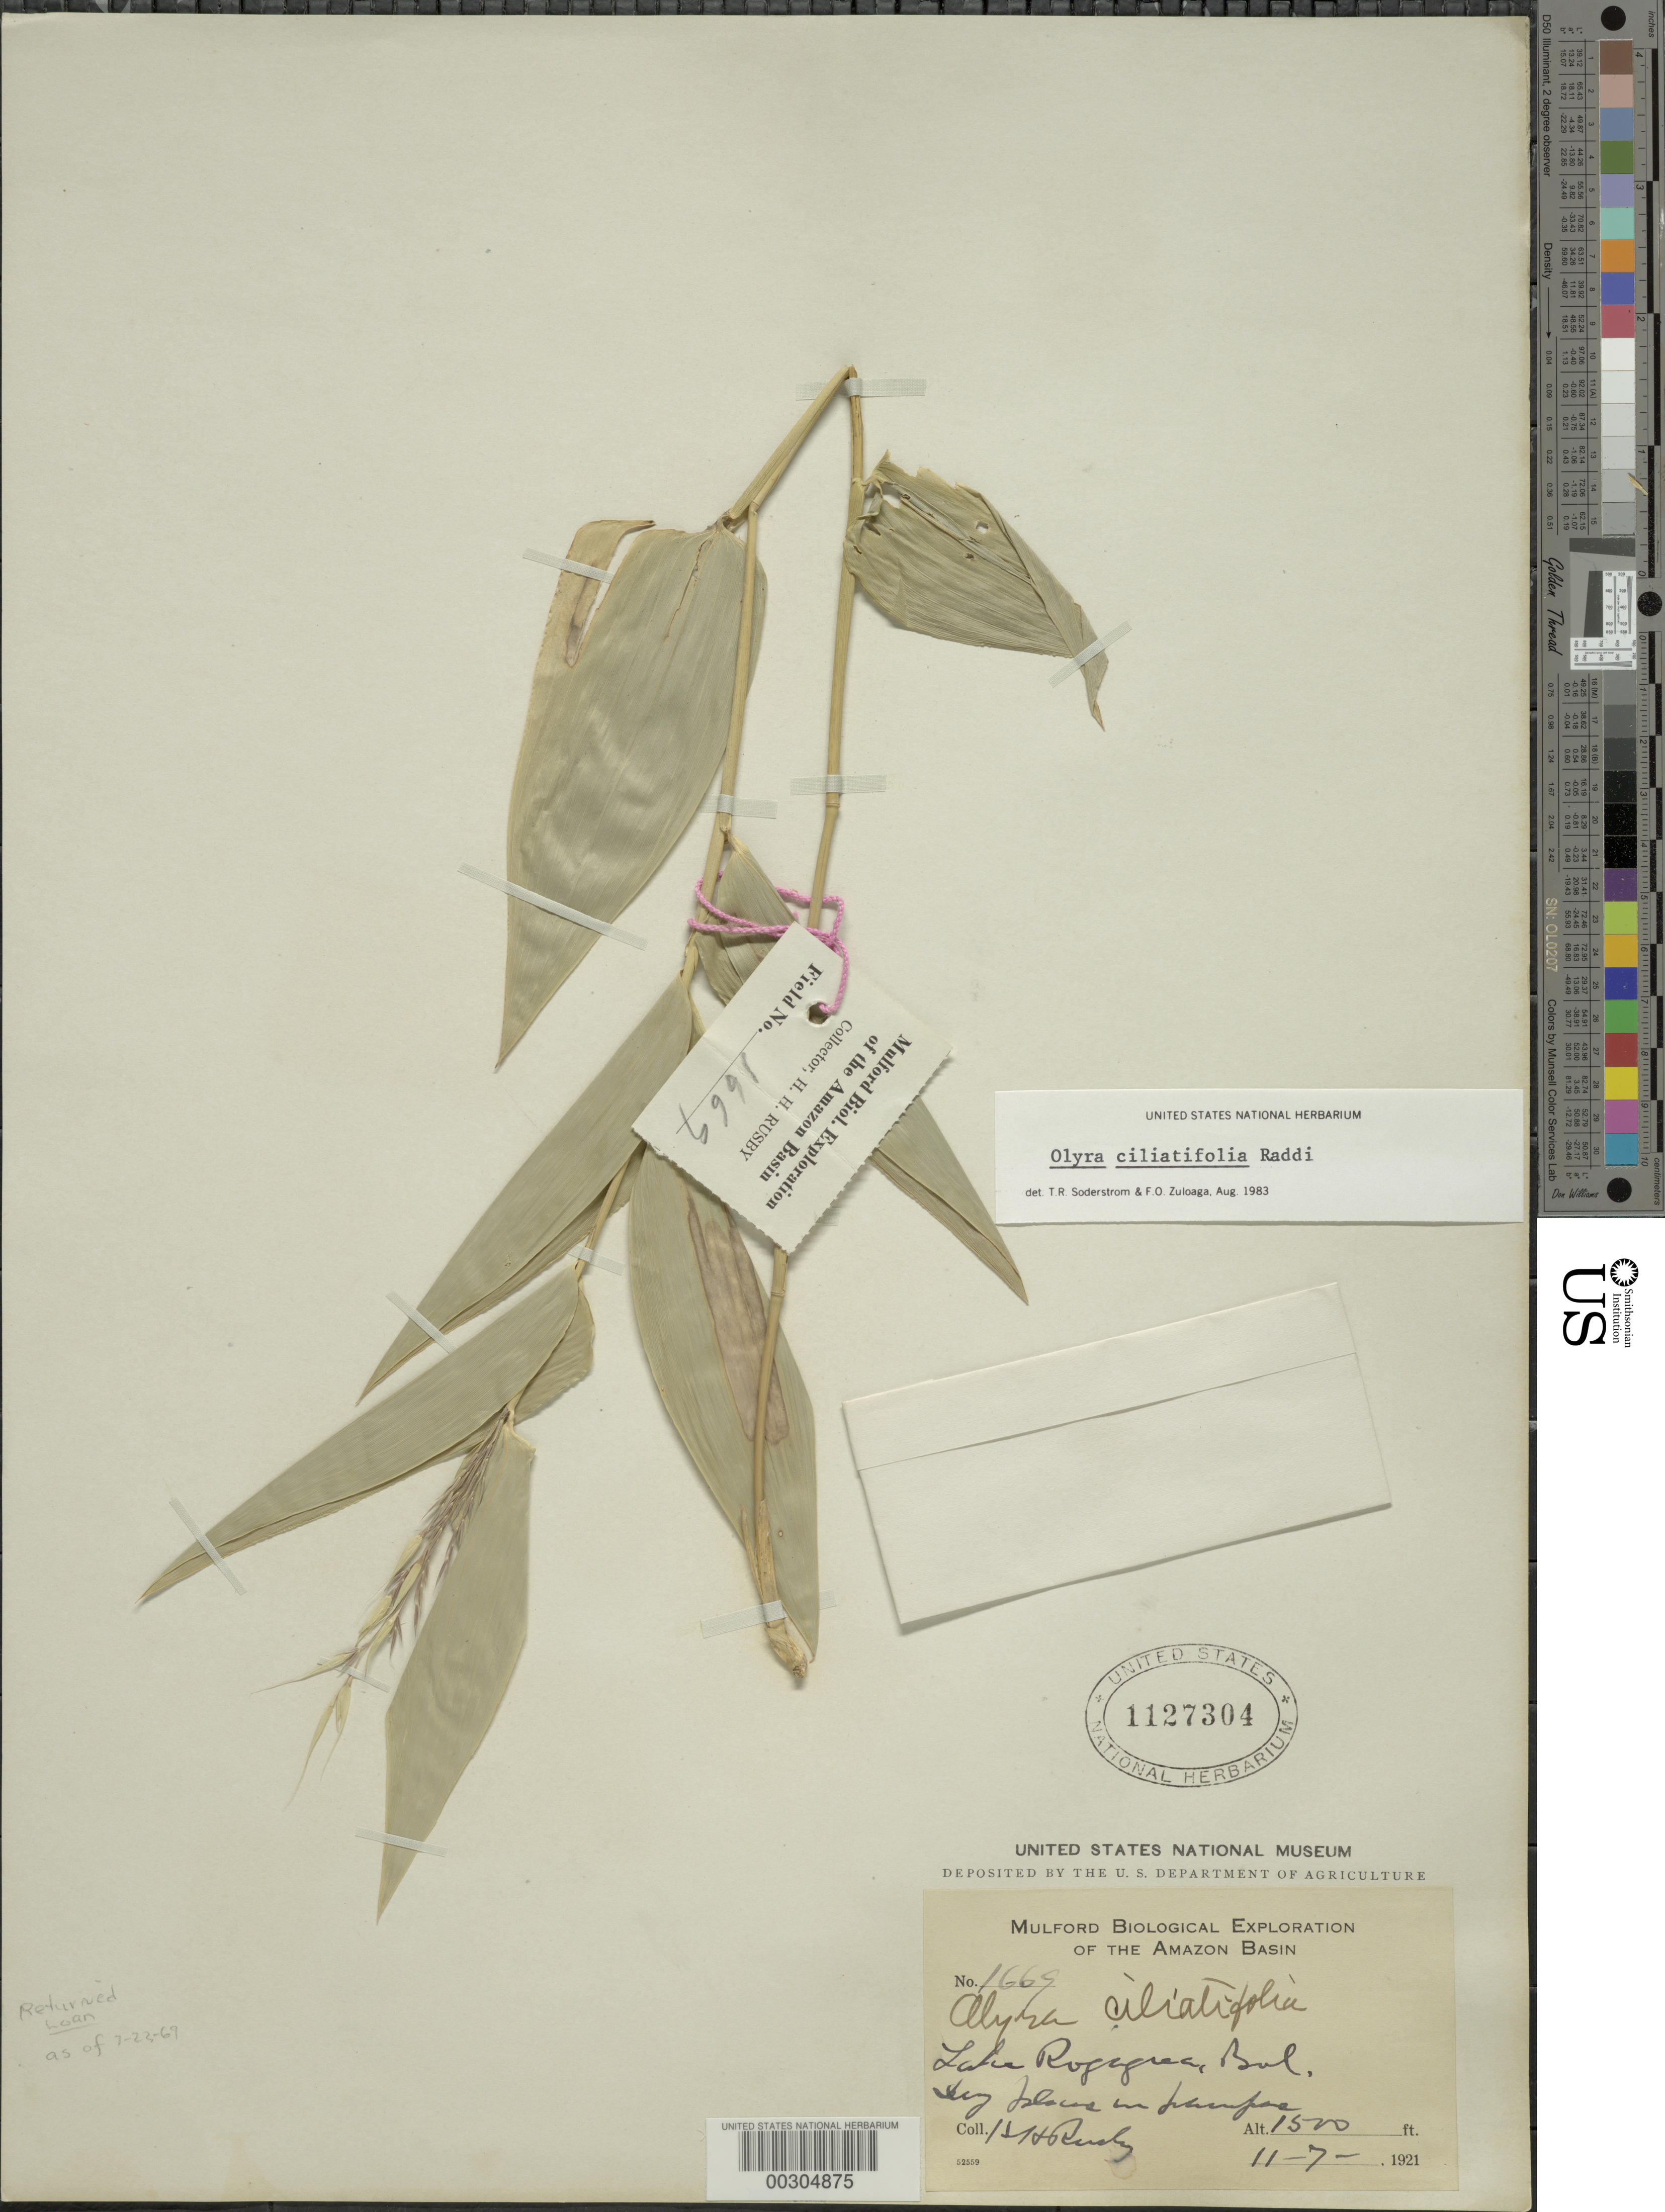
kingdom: Plantae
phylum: Tracheophyta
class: Liliopsida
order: Poales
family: Poaceae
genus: Olyra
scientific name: Olyra ciliatifolia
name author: Raddi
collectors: H. H. Rusby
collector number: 1669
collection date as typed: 11-7-1921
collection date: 1921-11-07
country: Bolivia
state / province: Beni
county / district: José Ballivián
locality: Lake Rogagua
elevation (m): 457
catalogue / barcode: US 1127304